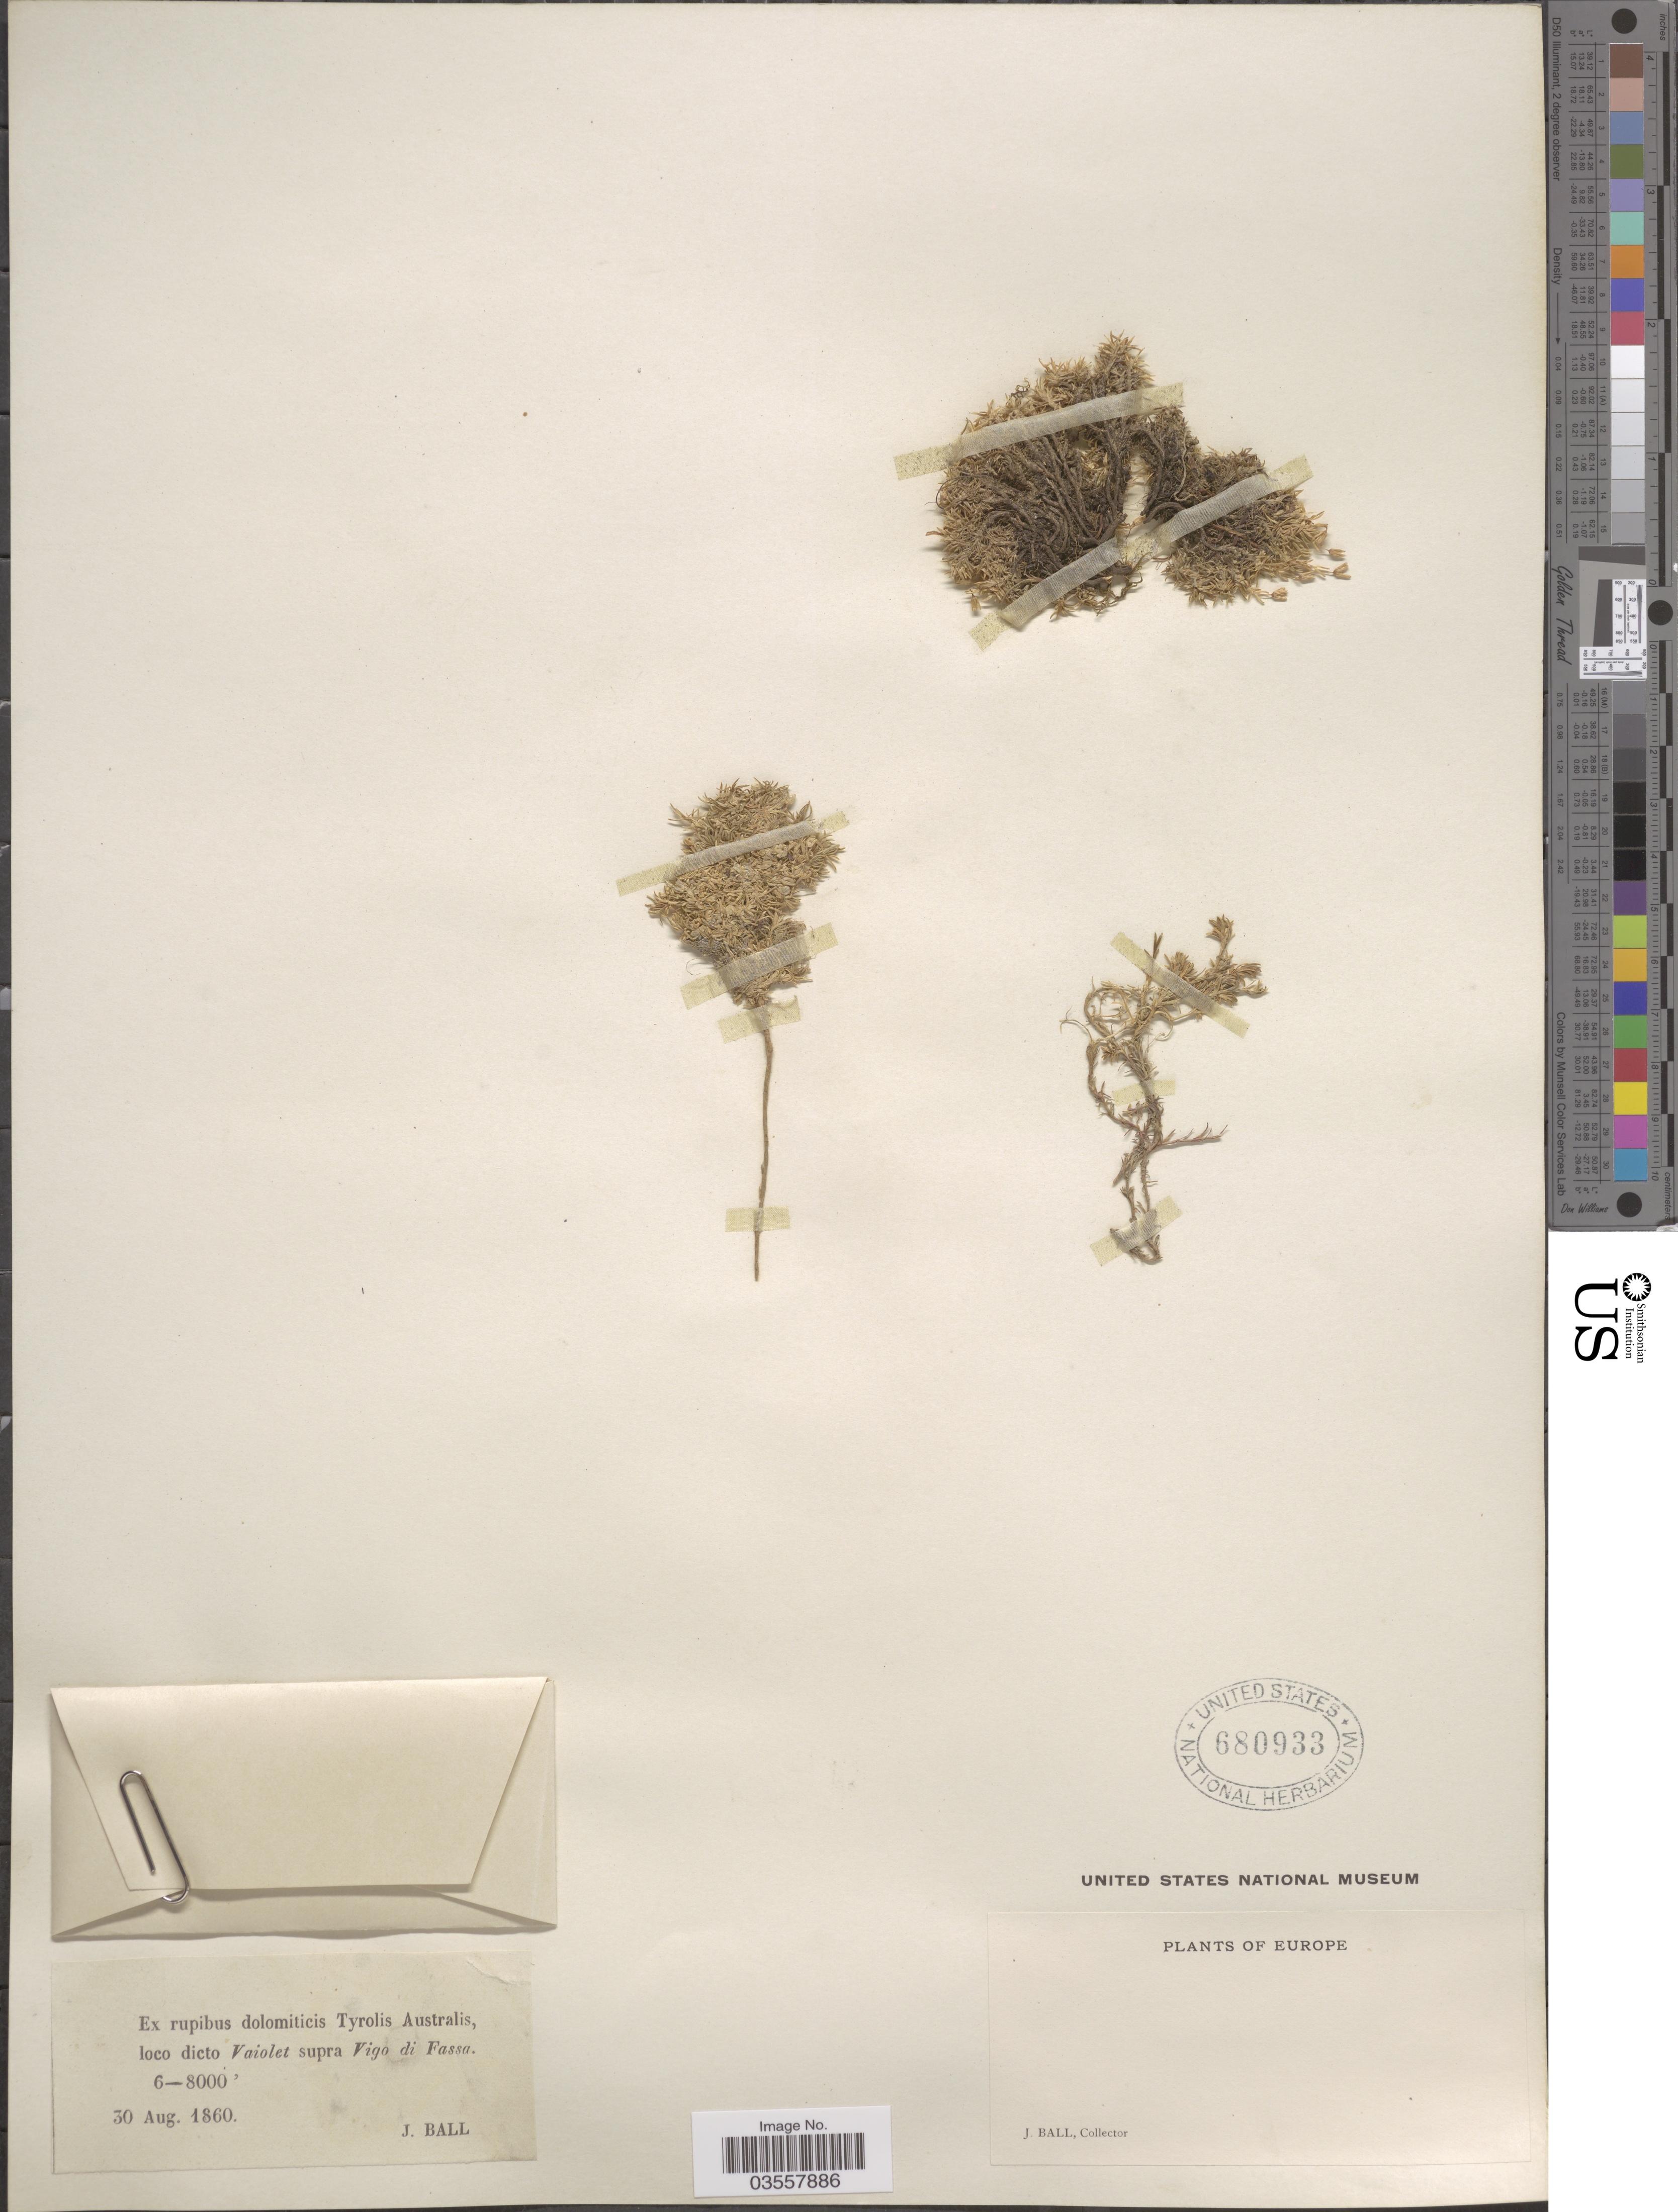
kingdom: Plantae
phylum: Tracheophyta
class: Magnoliopsida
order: Caryophyllales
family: Caryophyllaceae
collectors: J. Ball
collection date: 1860-08-30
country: Italy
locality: Ex rupibus dolomiticis Tyrolis Australis, loco dicto supra Vigo di Fassa.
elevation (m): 1829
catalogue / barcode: US 680933